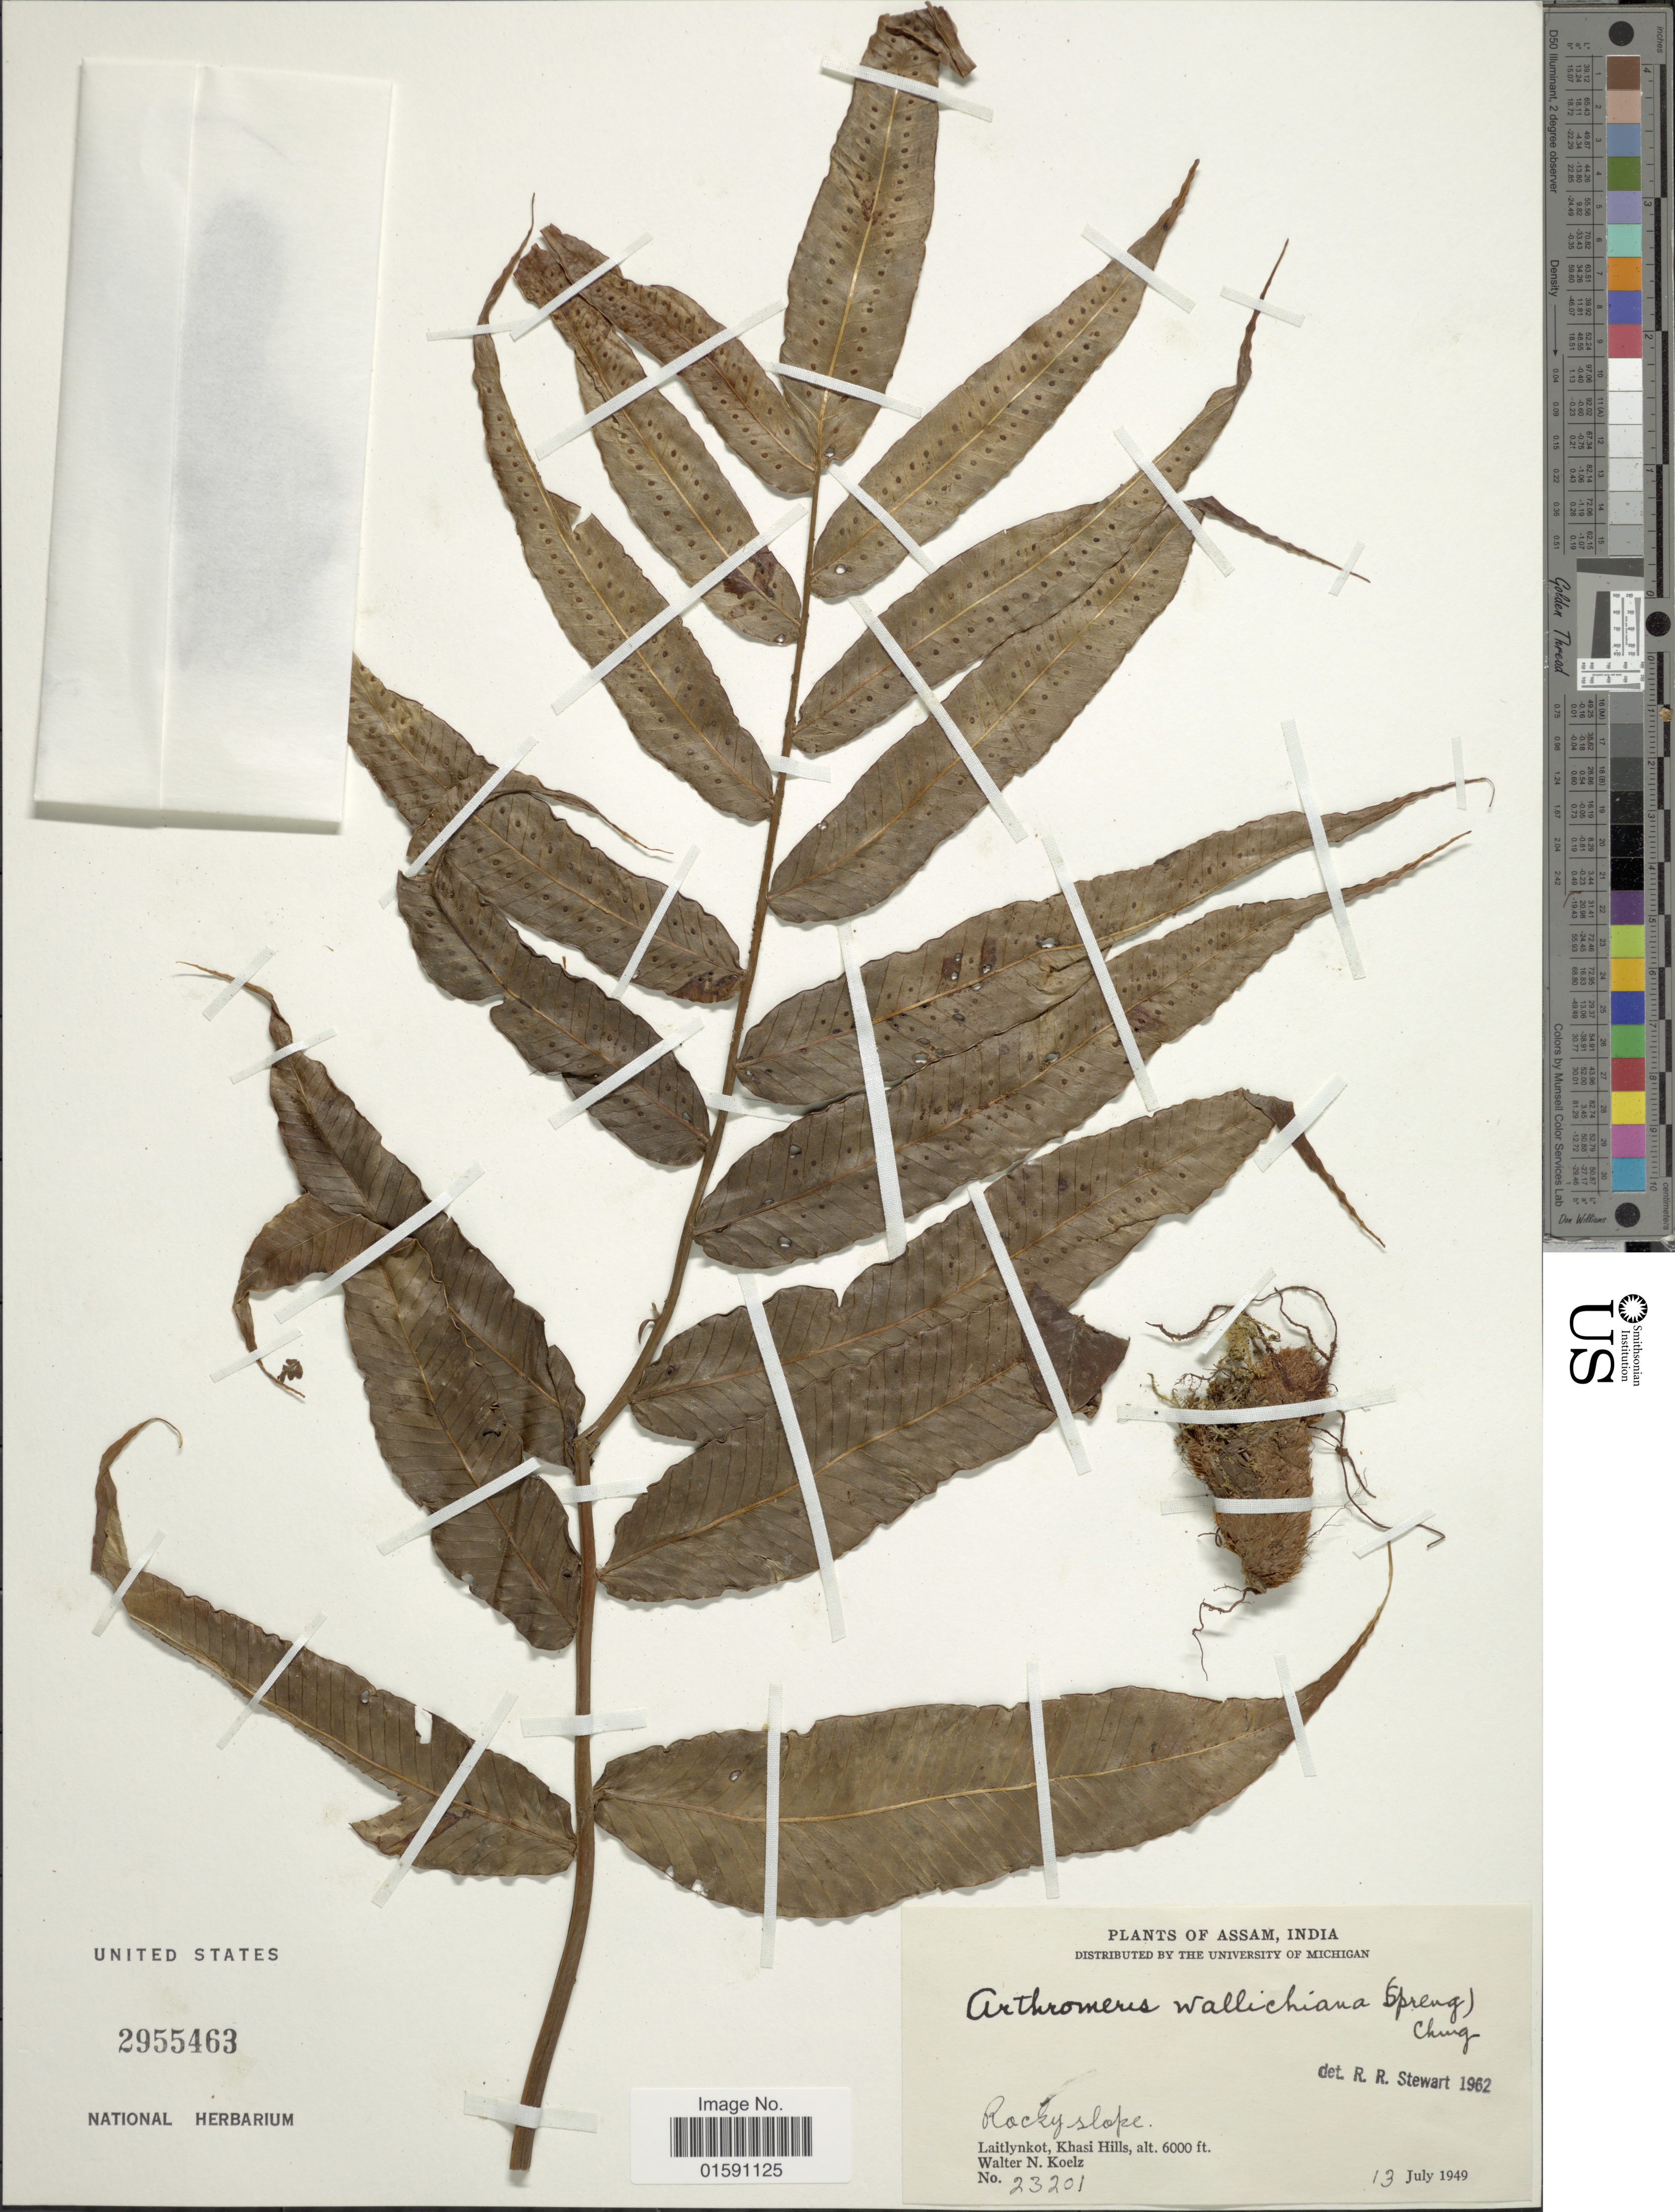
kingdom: Plantae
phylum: Tracheophyta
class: Polypodiopsida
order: Polypodiales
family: Polypodiaceae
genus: Arthromeris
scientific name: Arthromeris wallichiana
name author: (Spreng.) Ching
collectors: W. N. Koelz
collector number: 23201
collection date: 1949-07-13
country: India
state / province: Meghalaya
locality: Laitlynkot, Khasi Hills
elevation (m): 1829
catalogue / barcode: US 2955463